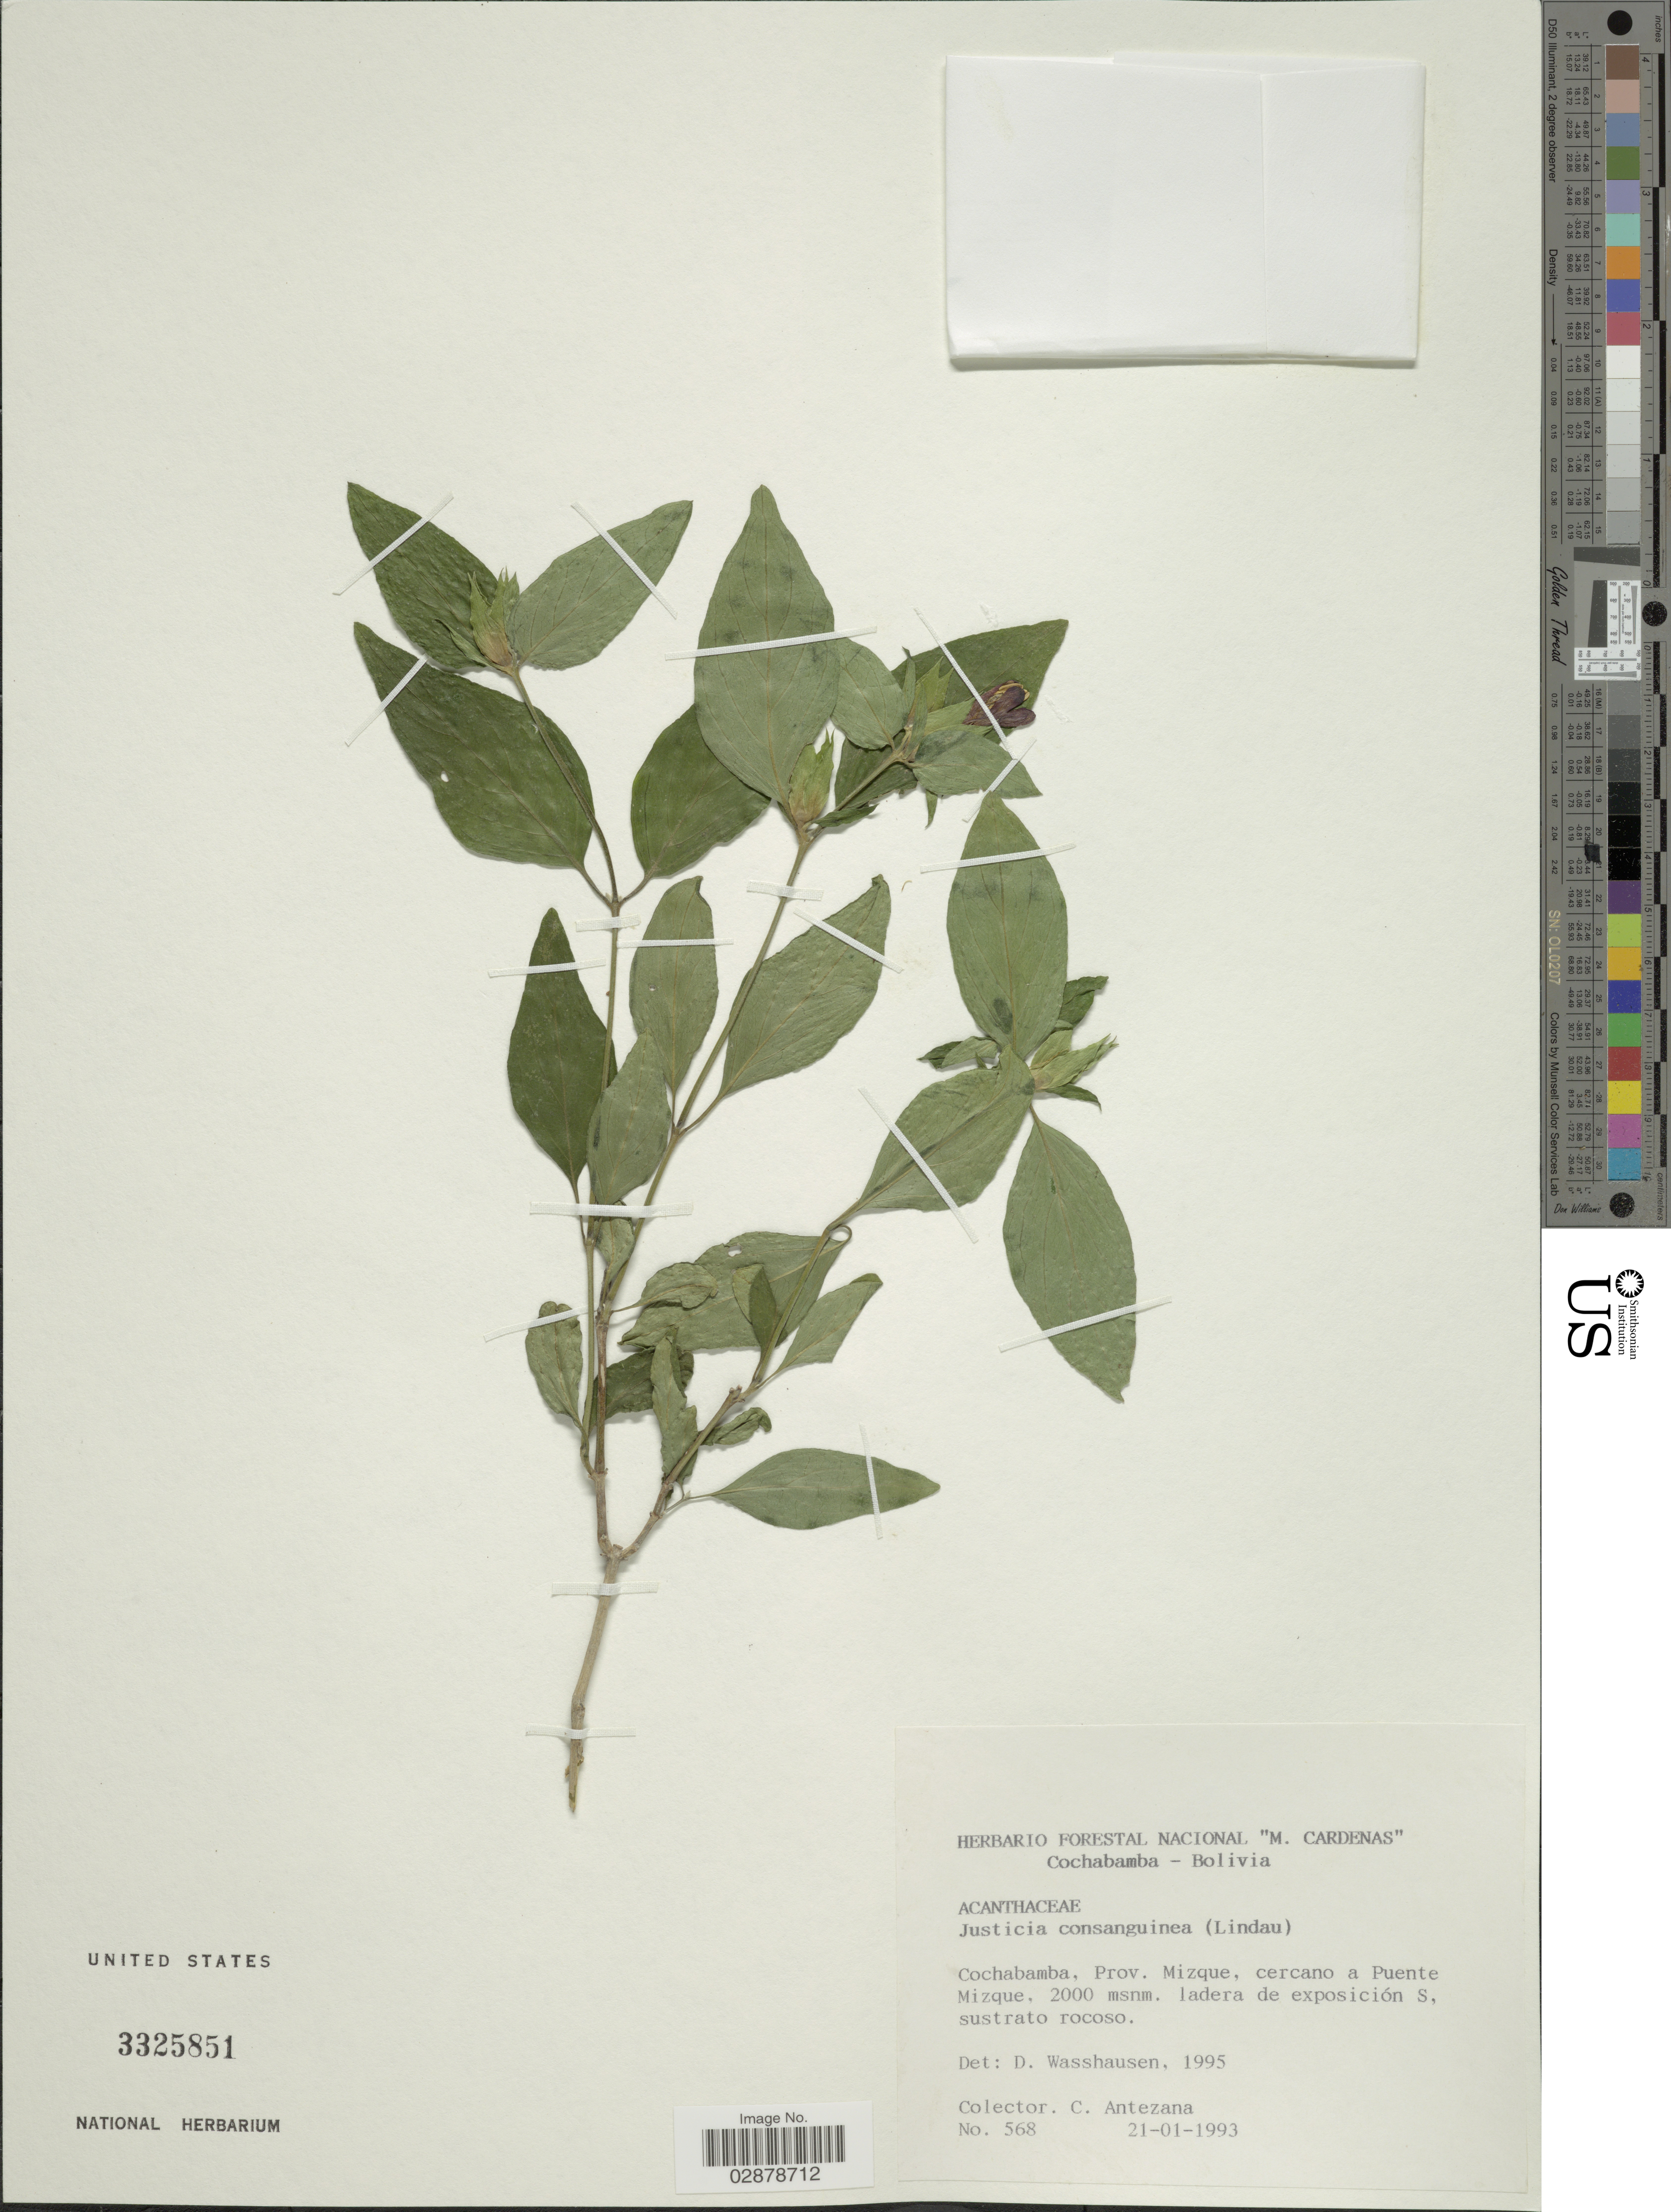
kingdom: Plantae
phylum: Tracheophyta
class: Magnoliopsida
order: Lamiales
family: Acanthaceae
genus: Justicia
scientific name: Justicia consanguinea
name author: (Lindau) Wassh. & C. Ezcurra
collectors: C. Antezana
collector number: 568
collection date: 1993-01-21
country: Bolivia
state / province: Cochabamba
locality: Prov. Mizque, cercano a Puente Mizque.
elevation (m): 2000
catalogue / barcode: US 3325851